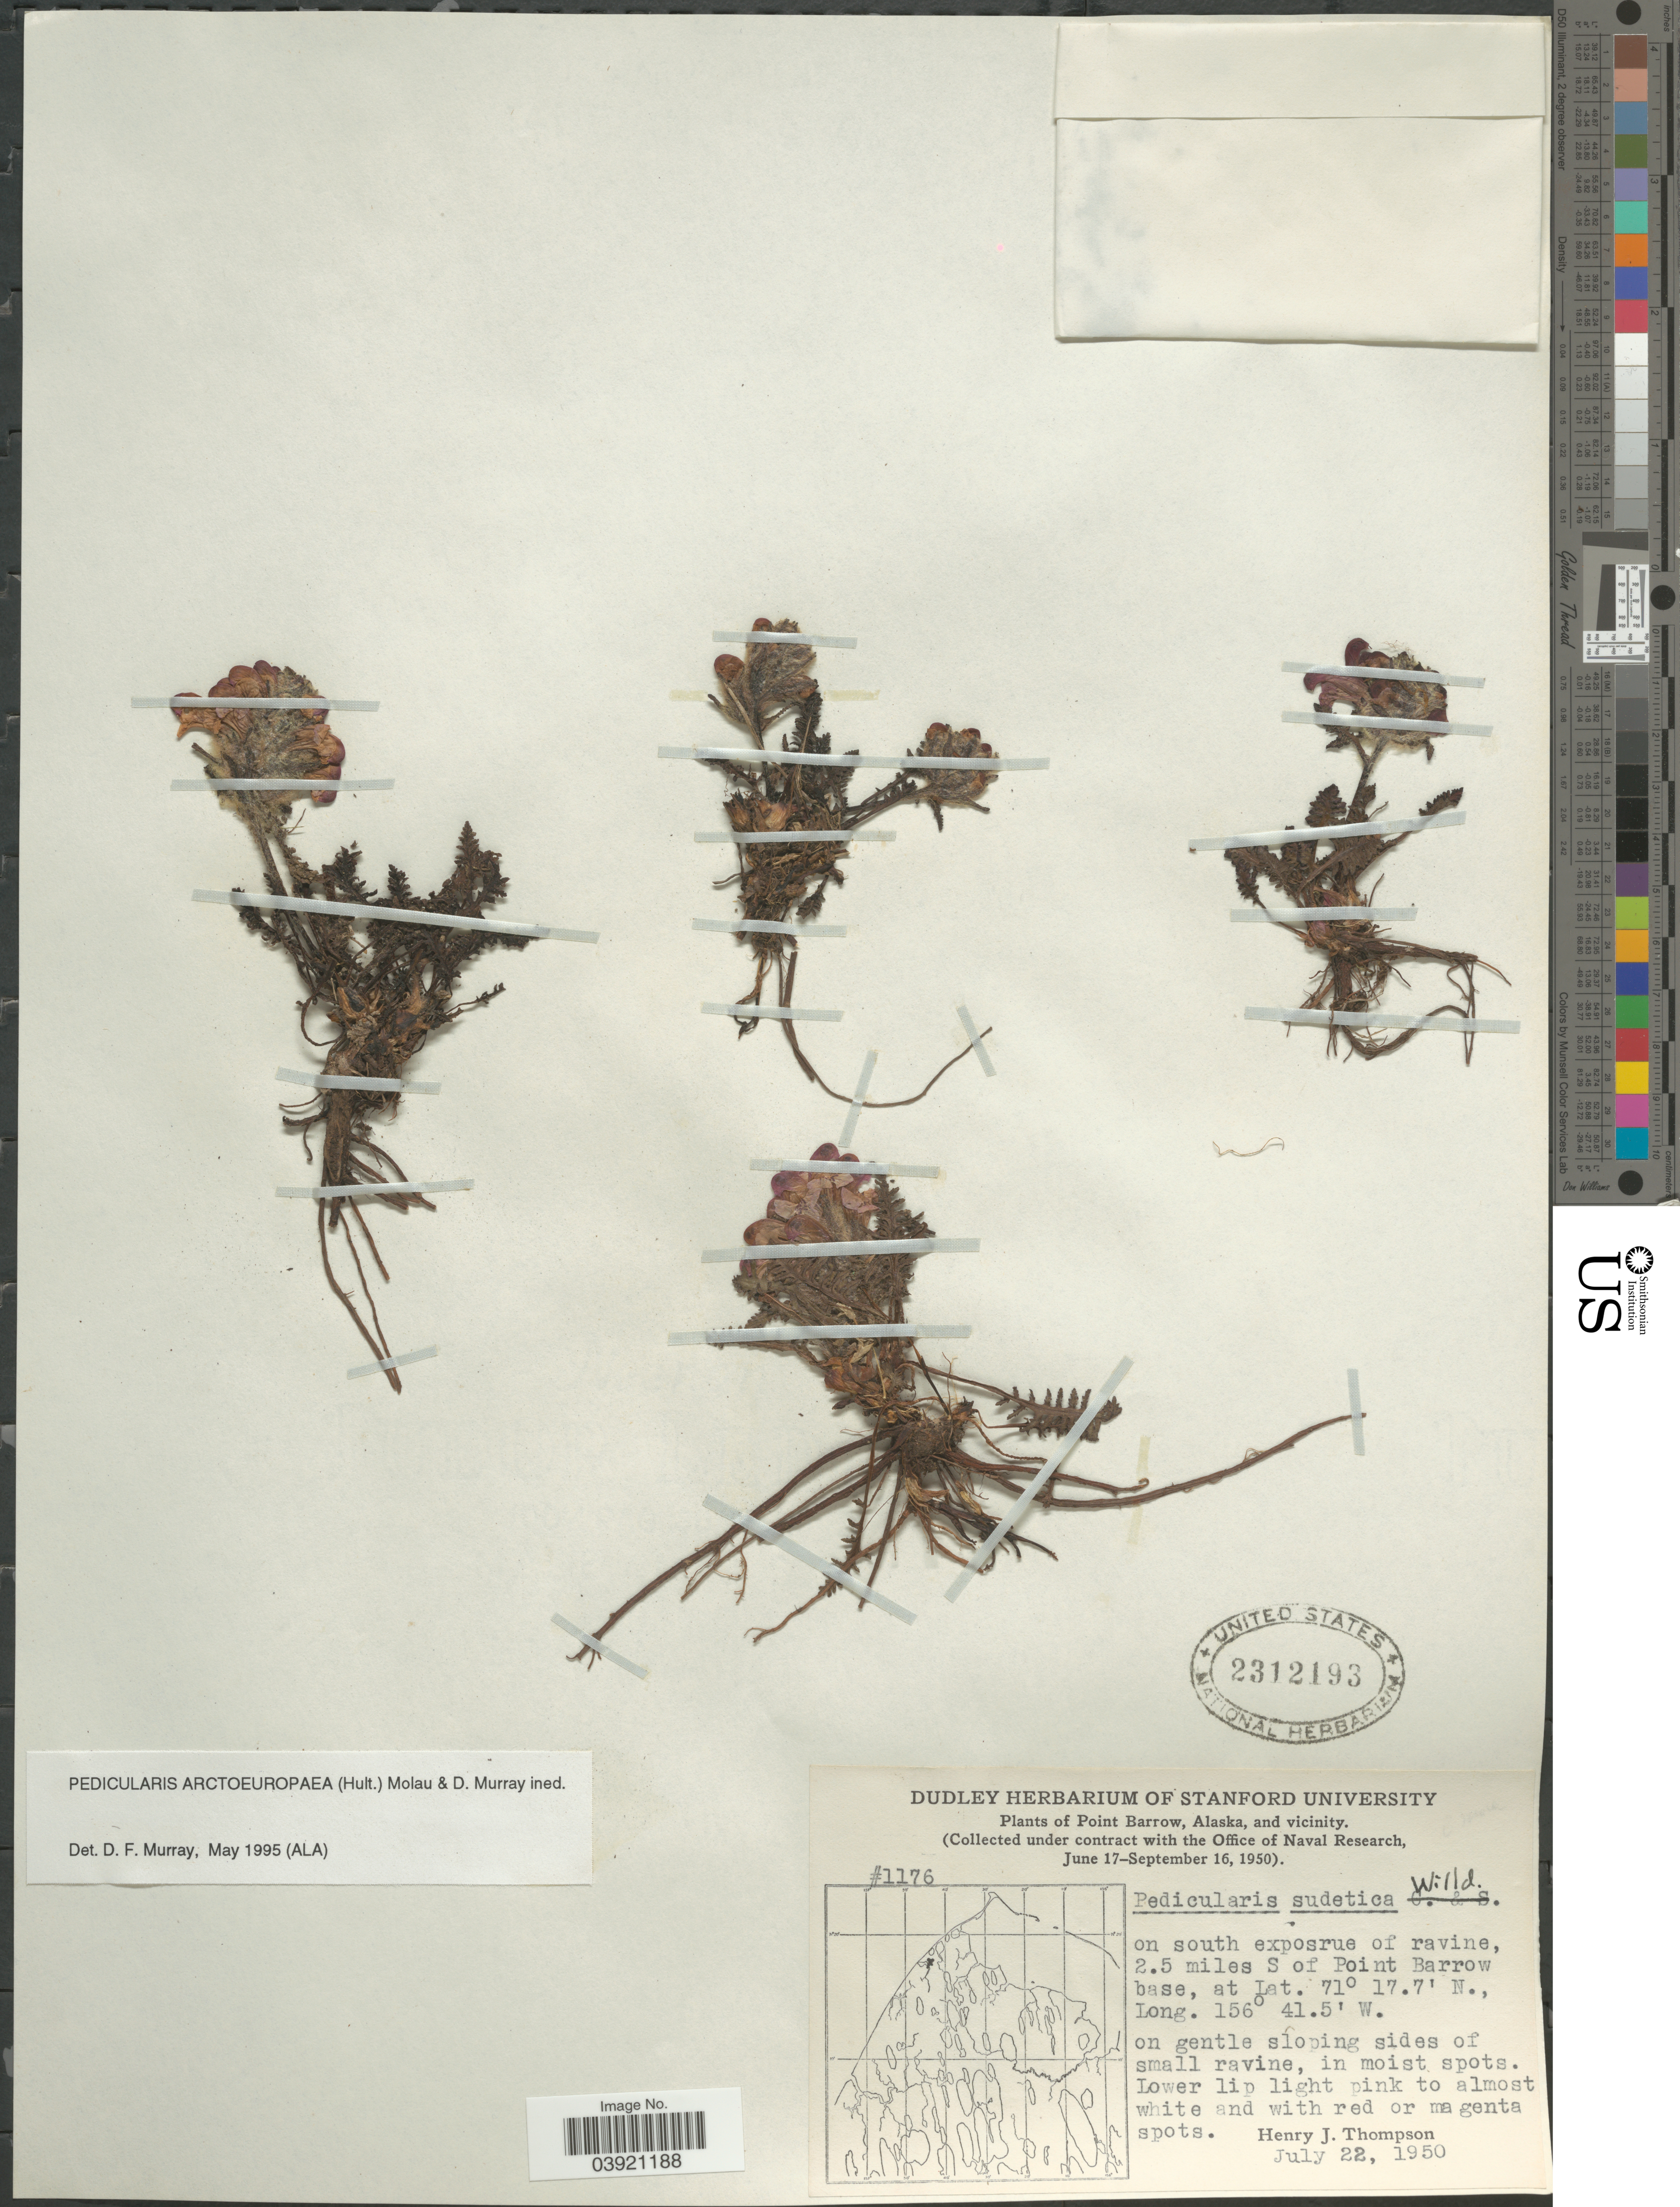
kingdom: Plantae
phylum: Tracheophyta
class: Magnoliopsida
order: Lamiales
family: Orobanchaceae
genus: Pedicularis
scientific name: Pedicularis arctoeuropaea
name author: (Hultén) Molau & D.F. Murray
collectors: H. J. Thompson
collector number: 1176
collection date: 1950-07-22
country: United States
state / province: Alaska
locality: Point Barrow, and vicinity. On south exposure of ravine, 2.5 miles S of Point Barrow base.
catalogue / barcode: US 2312193